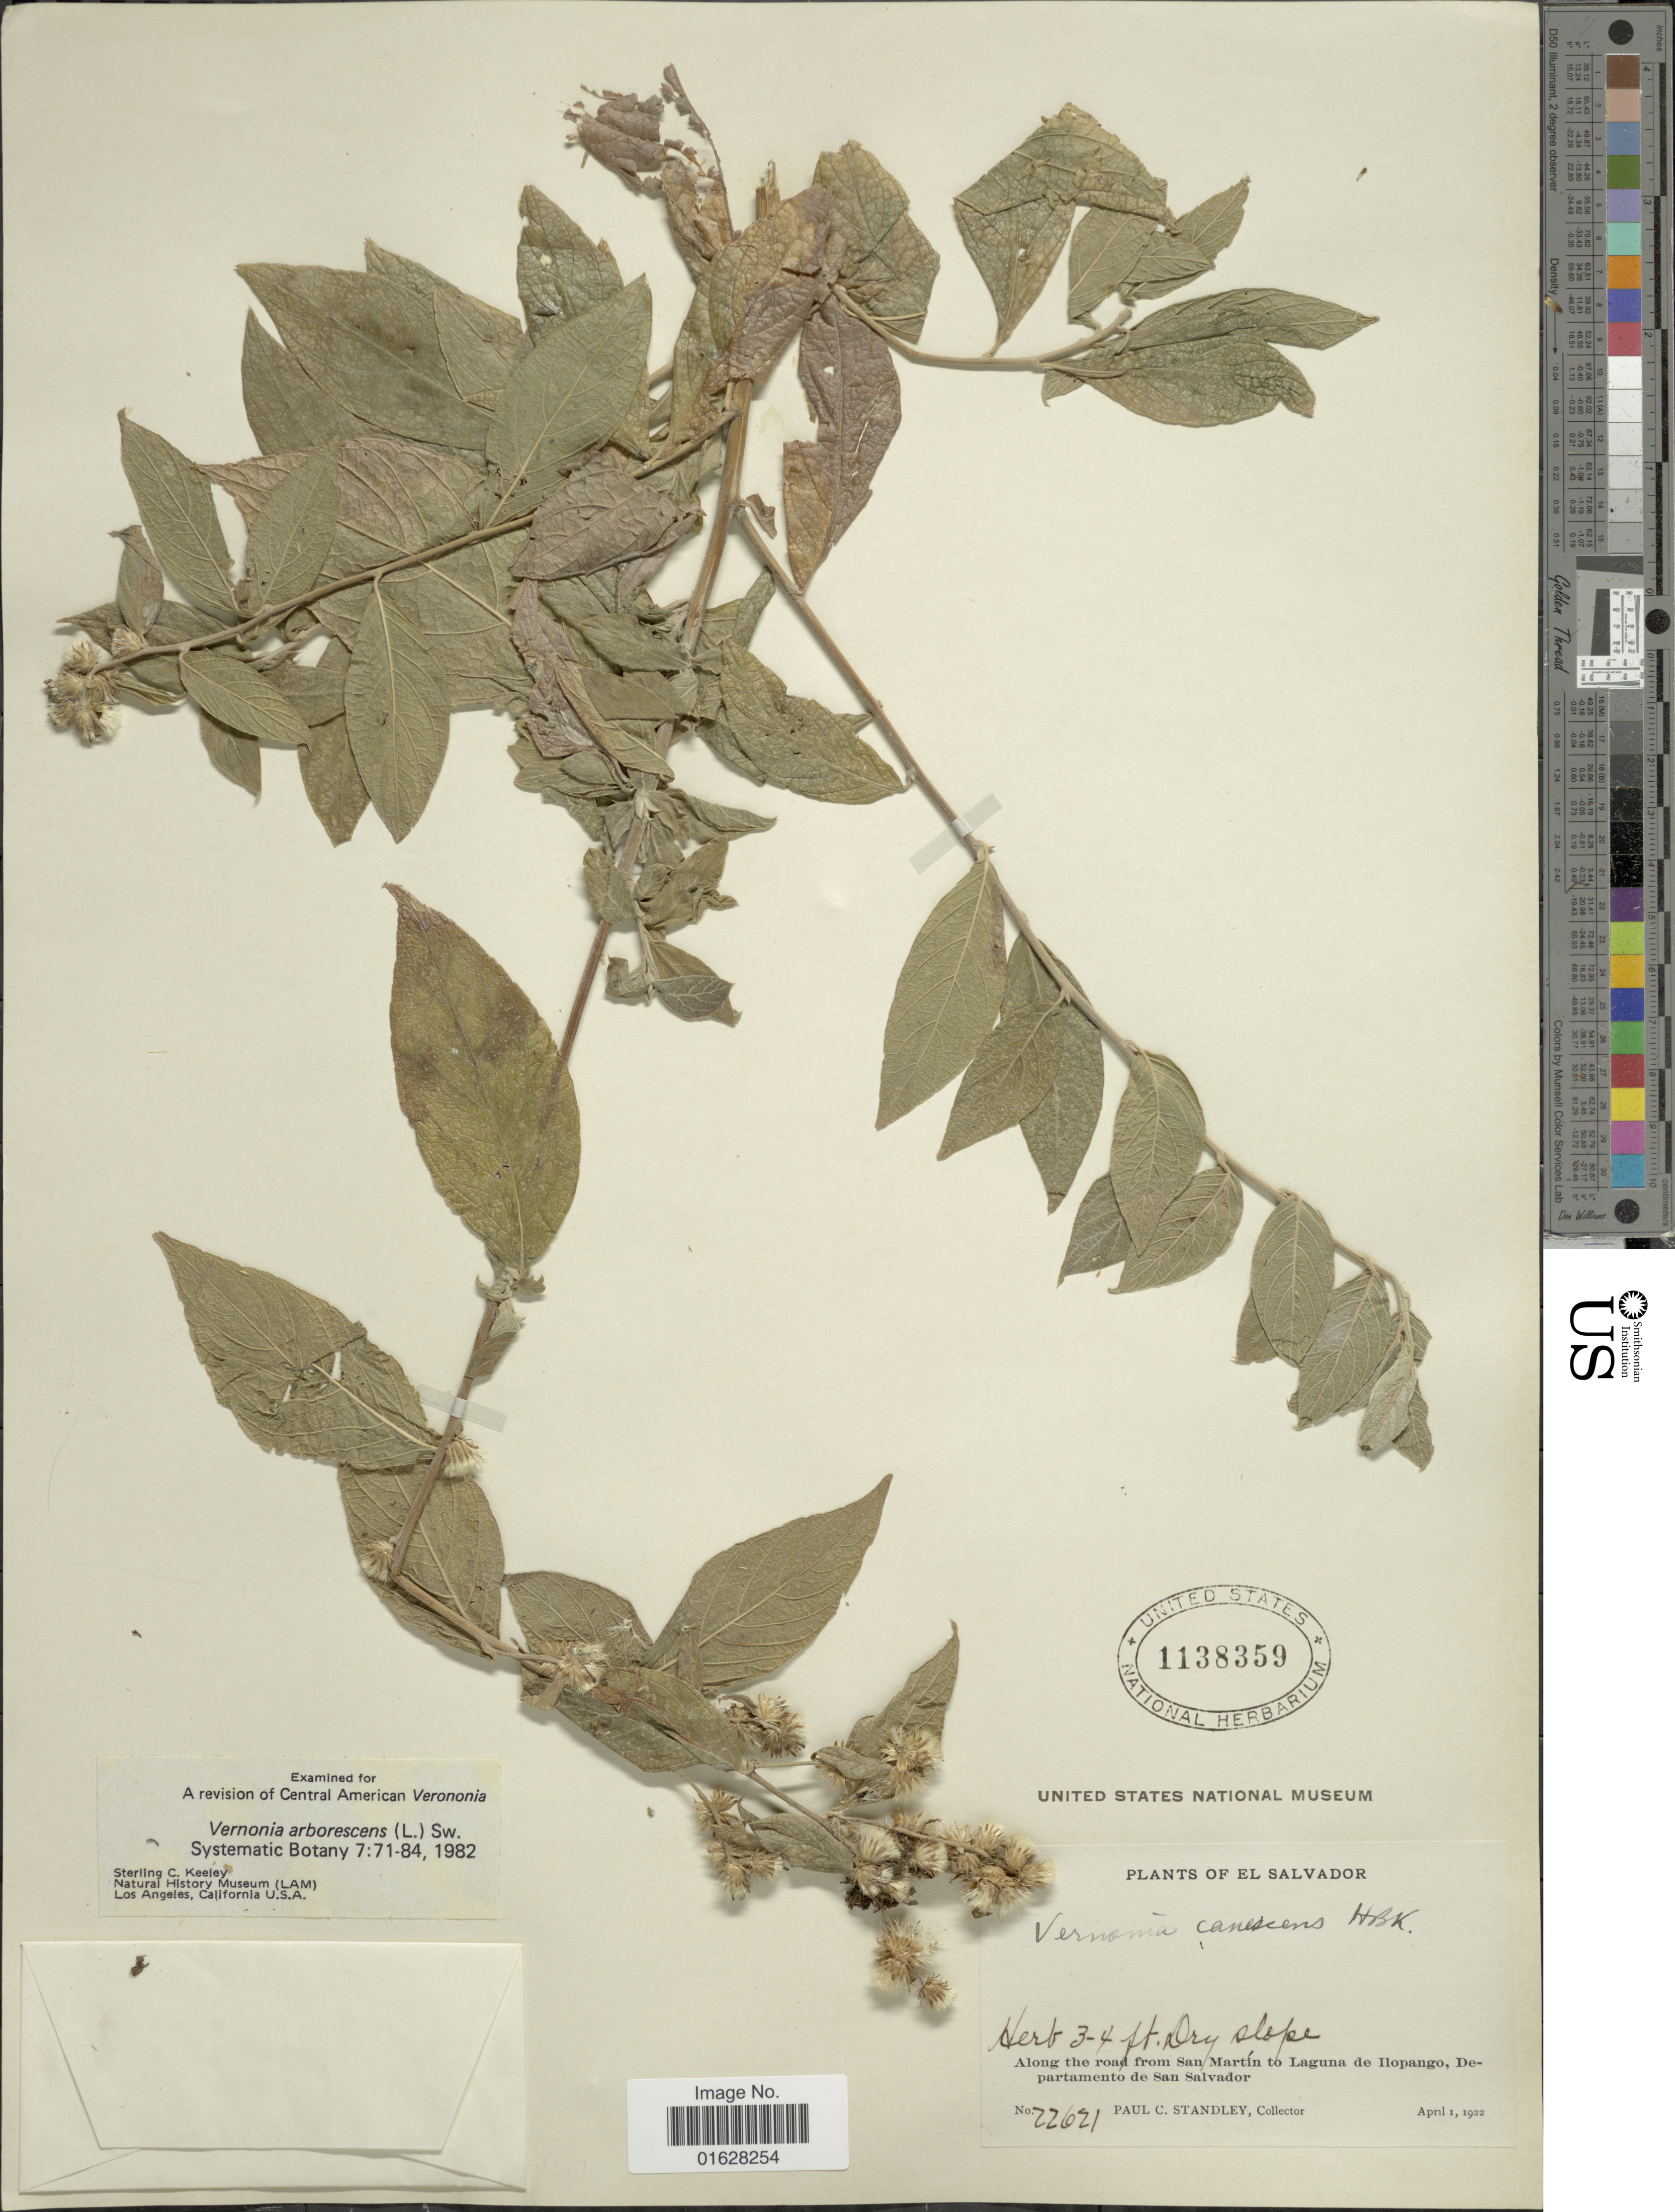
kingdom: Plantae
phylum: Tracheophyta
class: Magnoliopsida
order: Asterales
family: Asteraceae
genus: Lepidaploa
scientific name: Lepidaploa canescens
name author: (Kunth) H. Rob.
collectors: P. C. Standley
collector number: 22621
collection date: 1922-04-01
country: El Salvador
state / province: San Salvador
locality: Along the road from San Martin to Laguna de Hopango, Departamento de San Salvador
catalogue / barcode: US 1138359